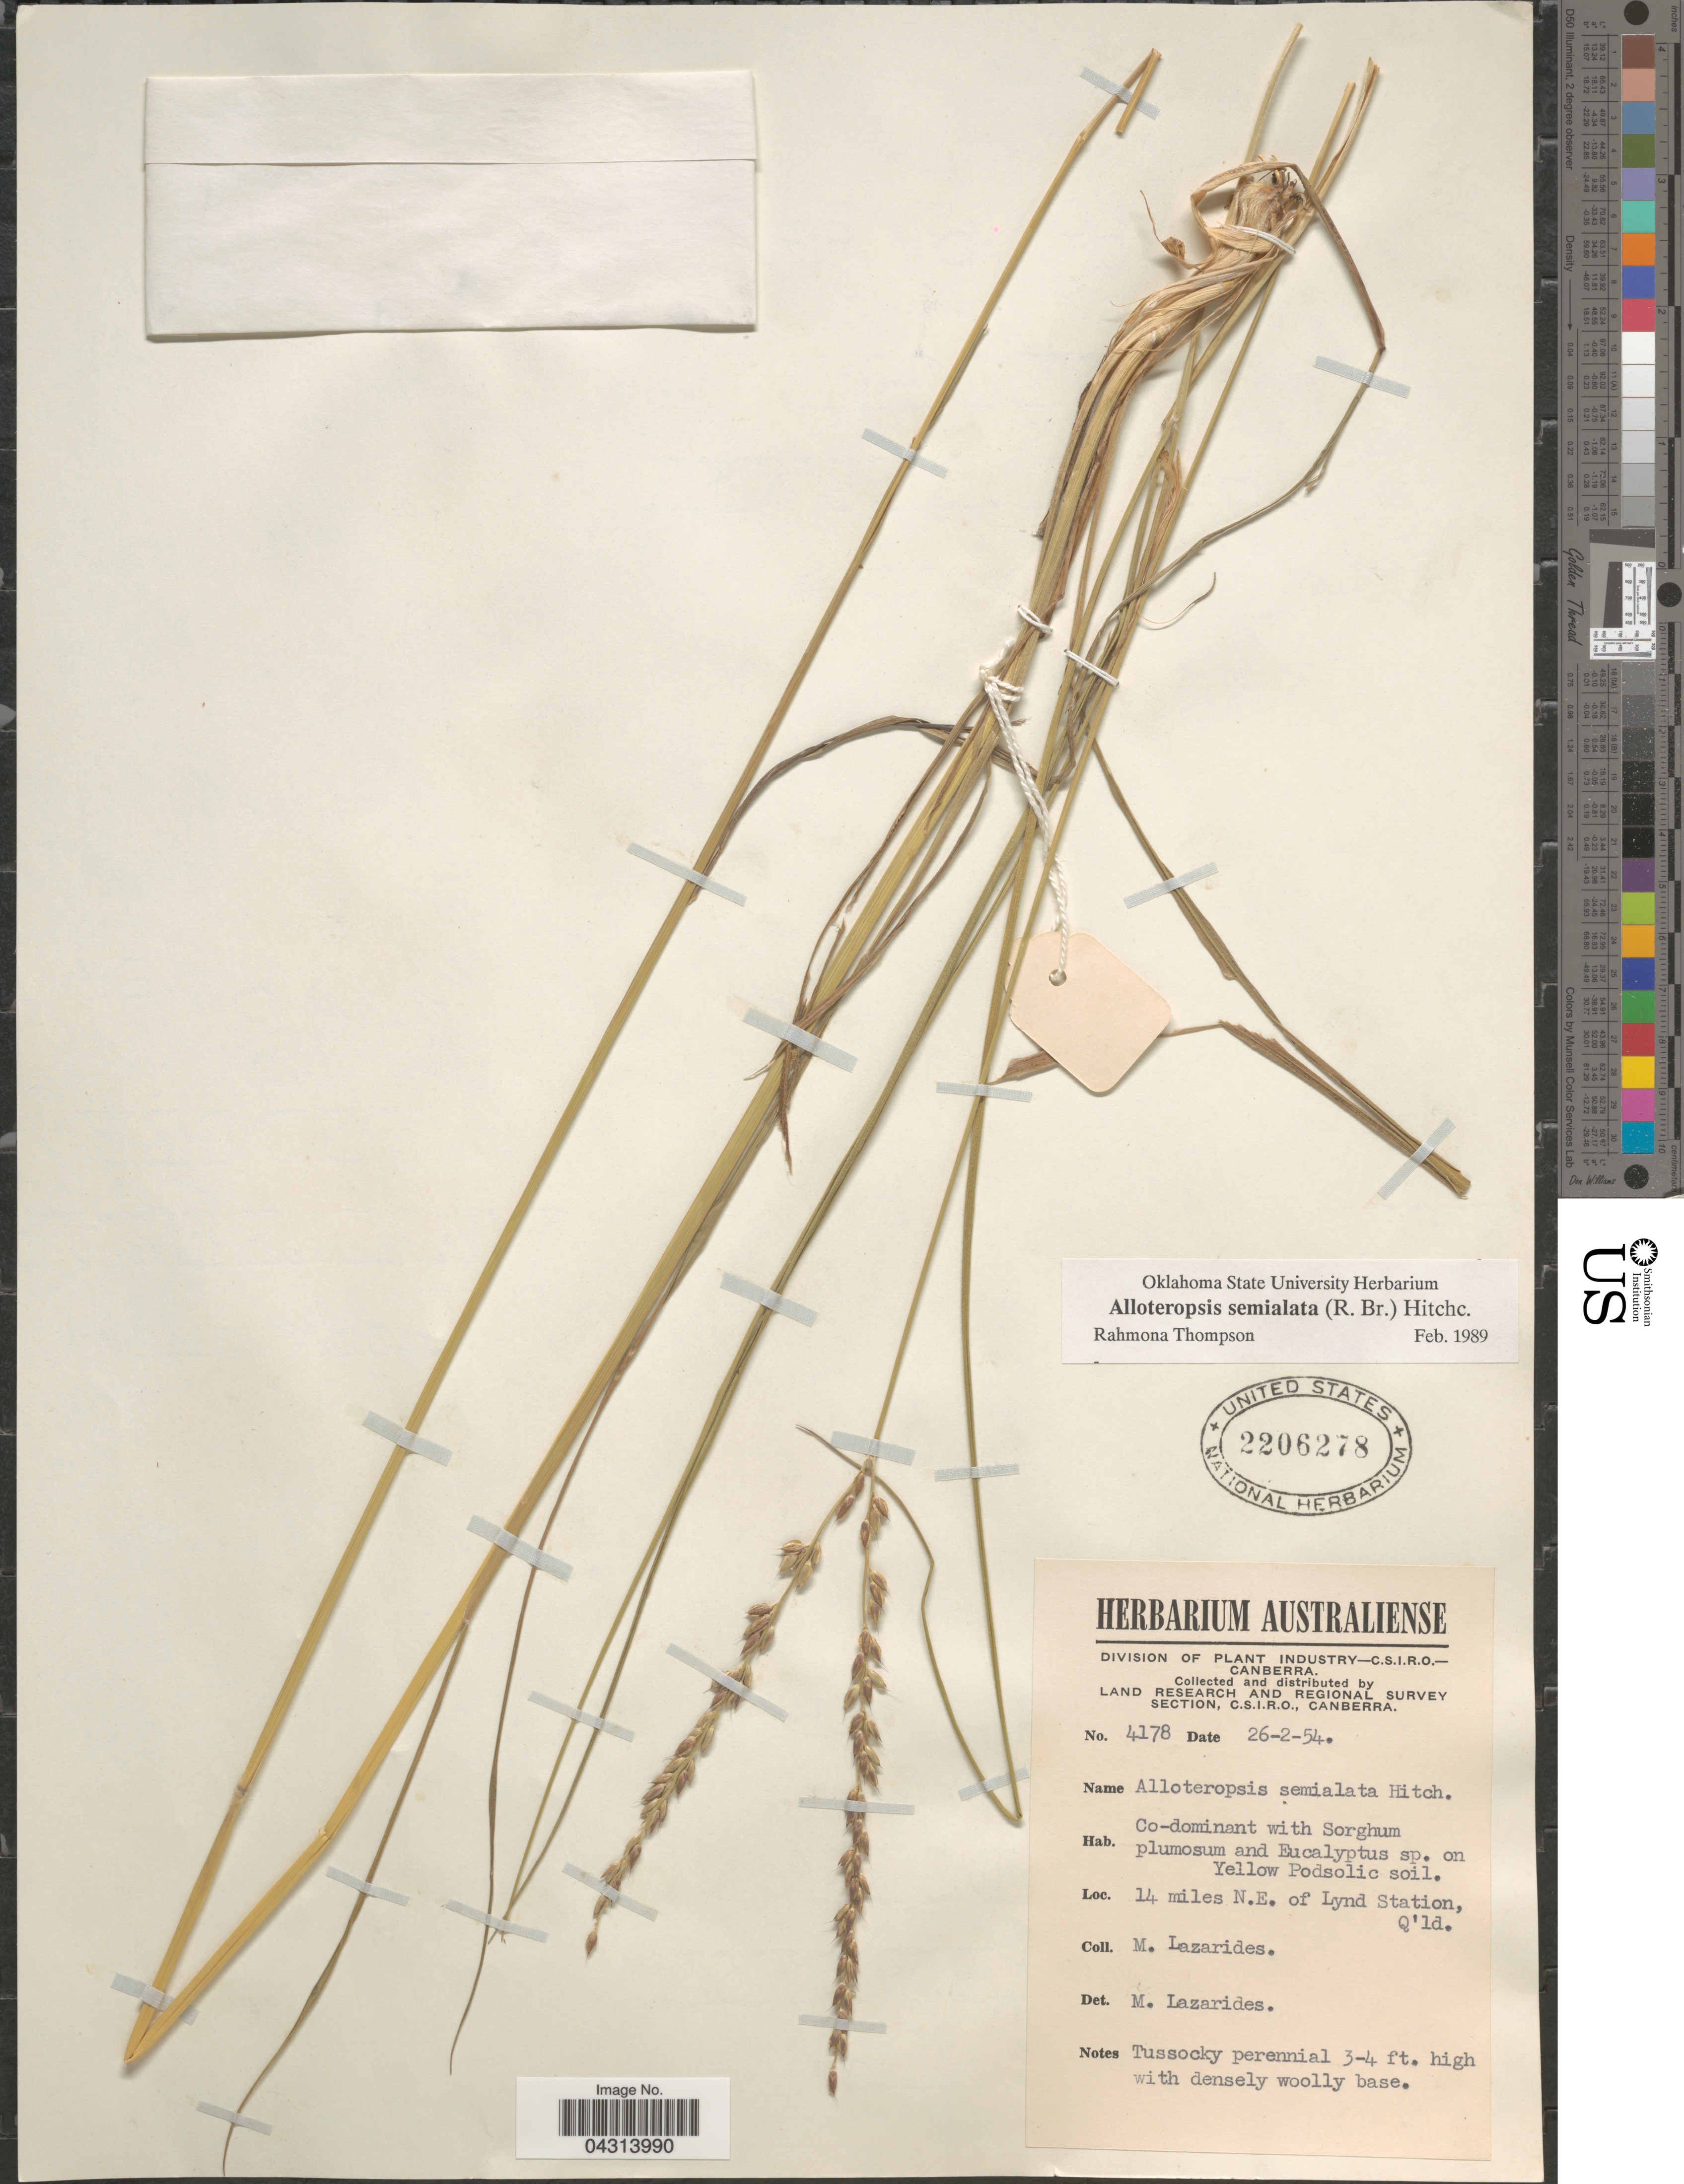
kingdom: Plantae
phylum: Tracheophyta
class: Liliopsida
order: Poales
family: Poaceae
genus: Alloteropsis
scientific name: Alloteropsis semialata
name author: (R. Br.) Hitchc.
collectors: M. Lazarides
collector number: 4178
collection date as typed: Transcribed d/m/y: 26/2/54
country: Australia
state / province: Queensland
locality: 14 miles N.E. of Lynd Station.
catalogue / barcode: US 2206278